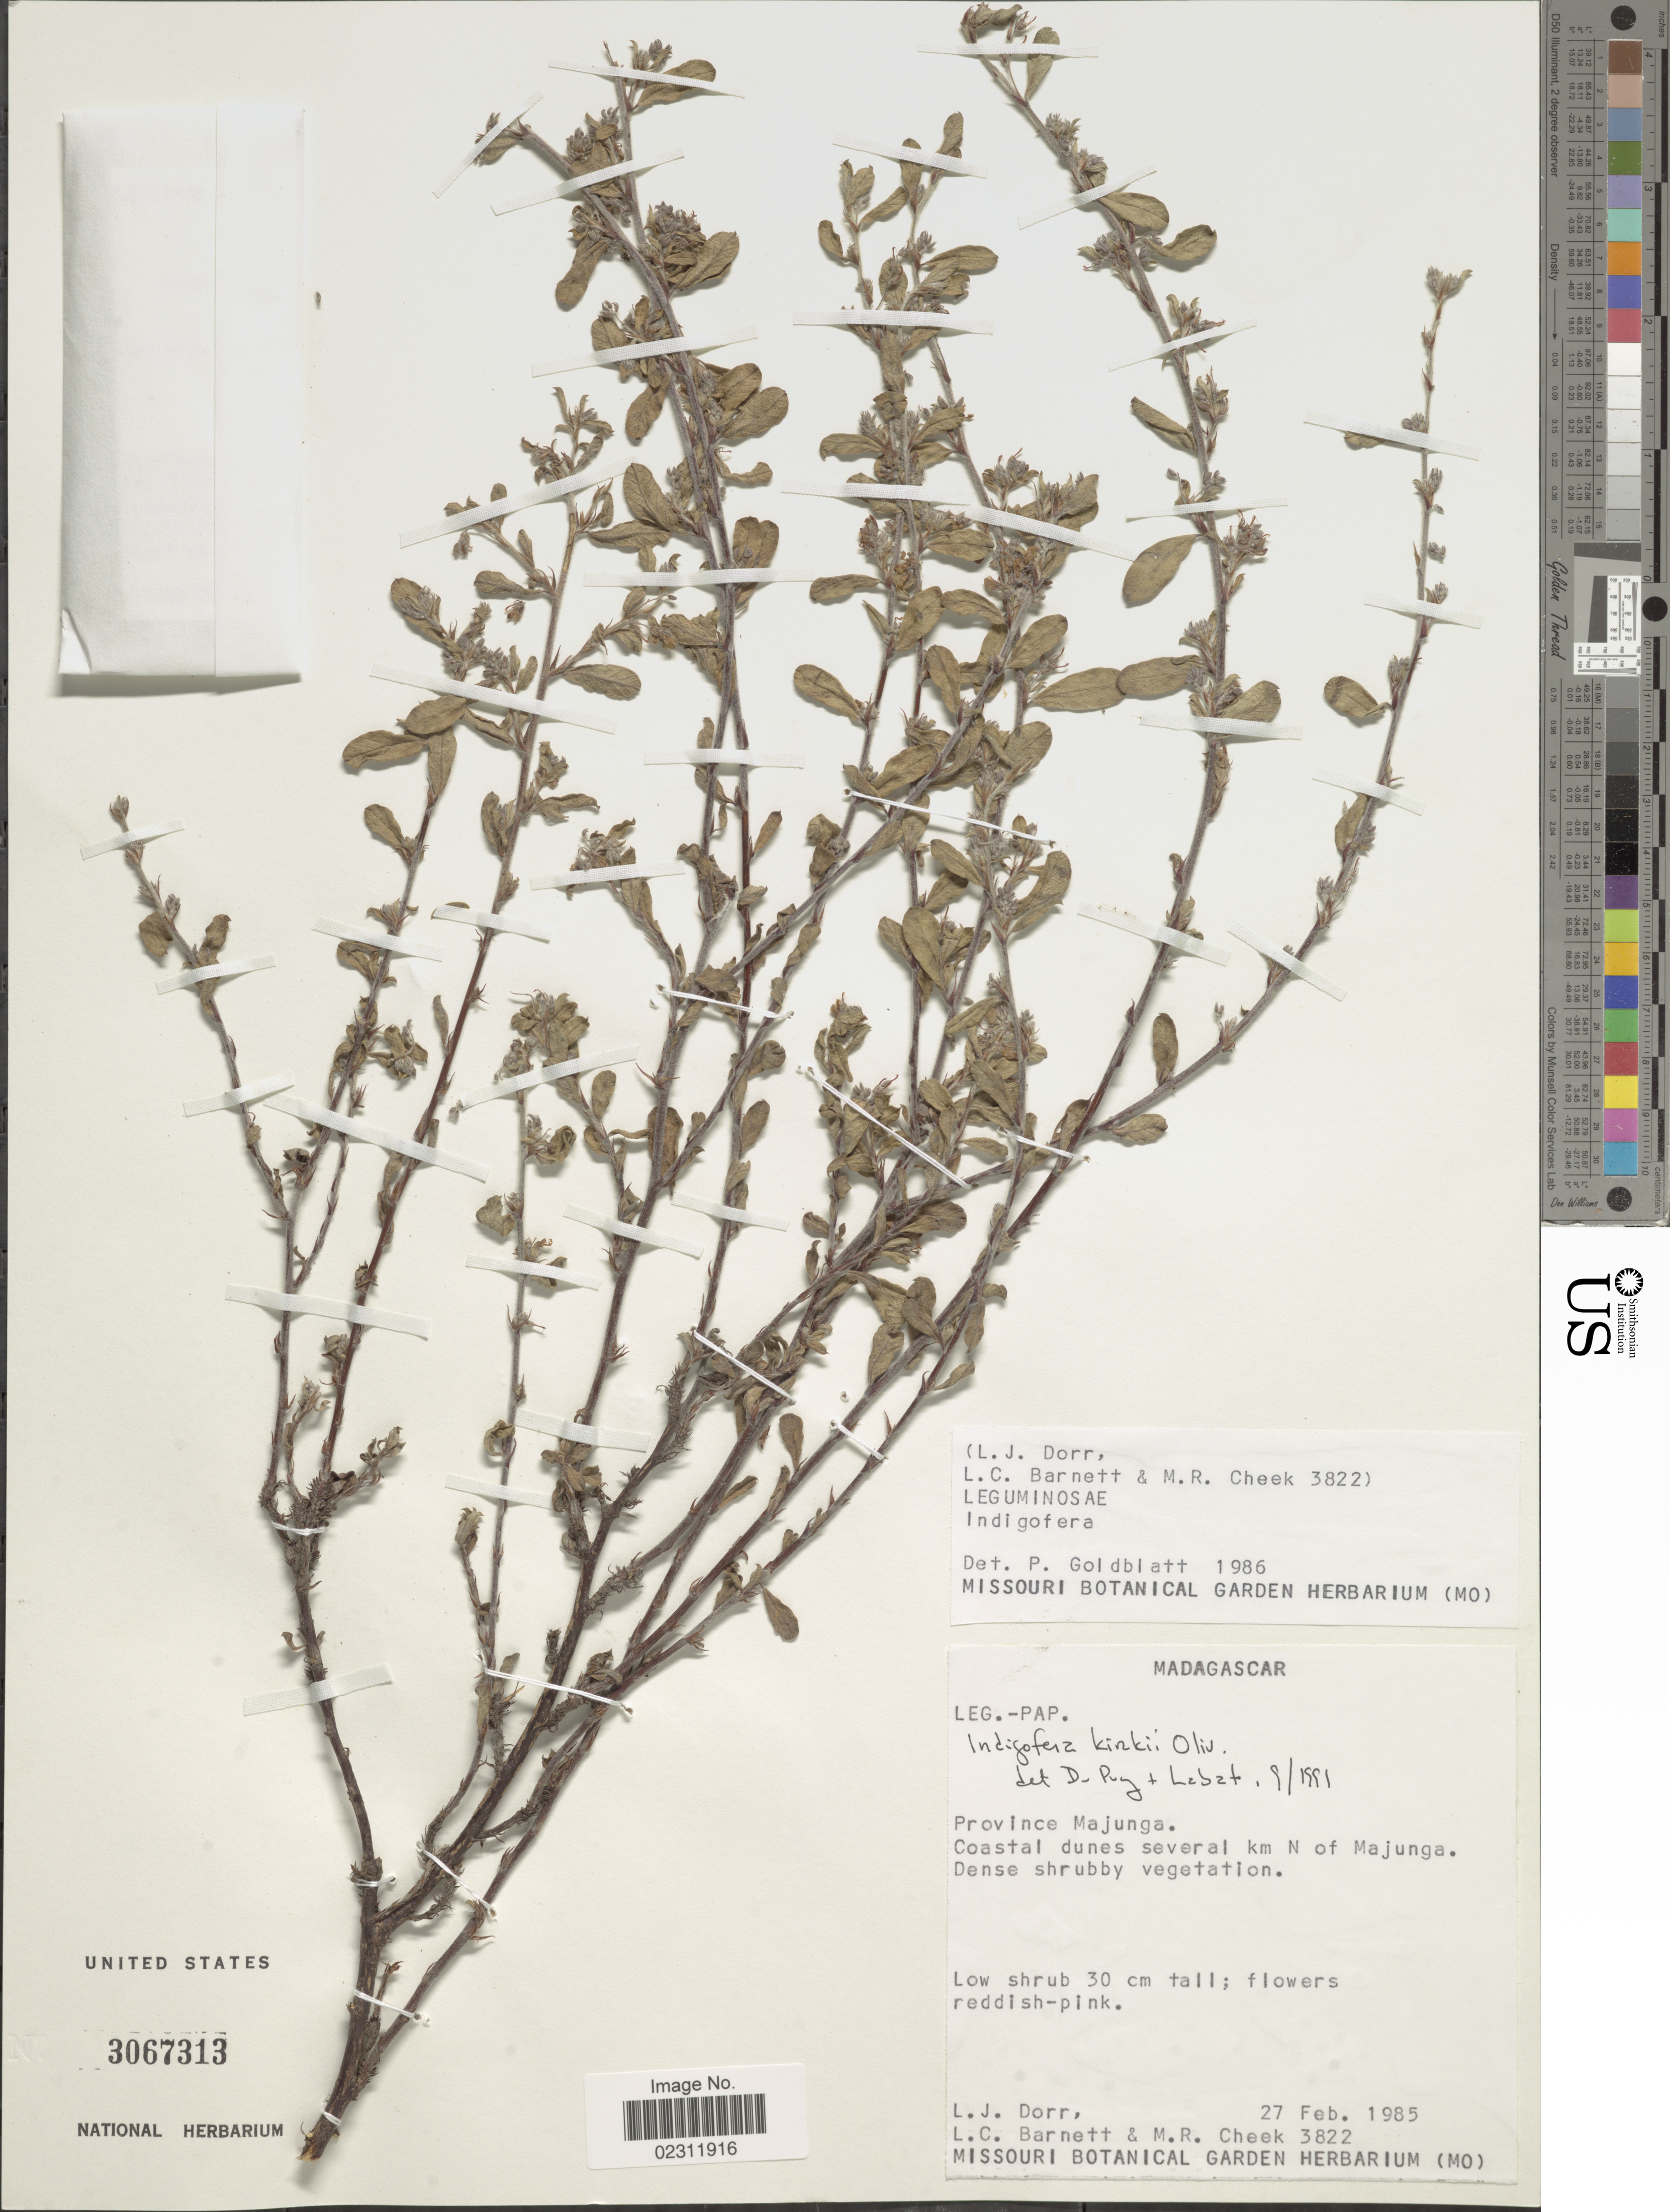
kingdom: Plantae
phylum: Tracheophyta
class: Magnoliopsida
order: Fabales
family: Fabaceae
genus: Indigofera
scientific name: Indigofera kirkii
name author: Oliv.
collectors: L. J. Dorr, L. C. Barnett & M. Cheek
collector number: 3822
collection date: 1985-02-27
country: Madagascar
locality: Province Majunga, N of Majunga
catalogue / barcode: US 3067313